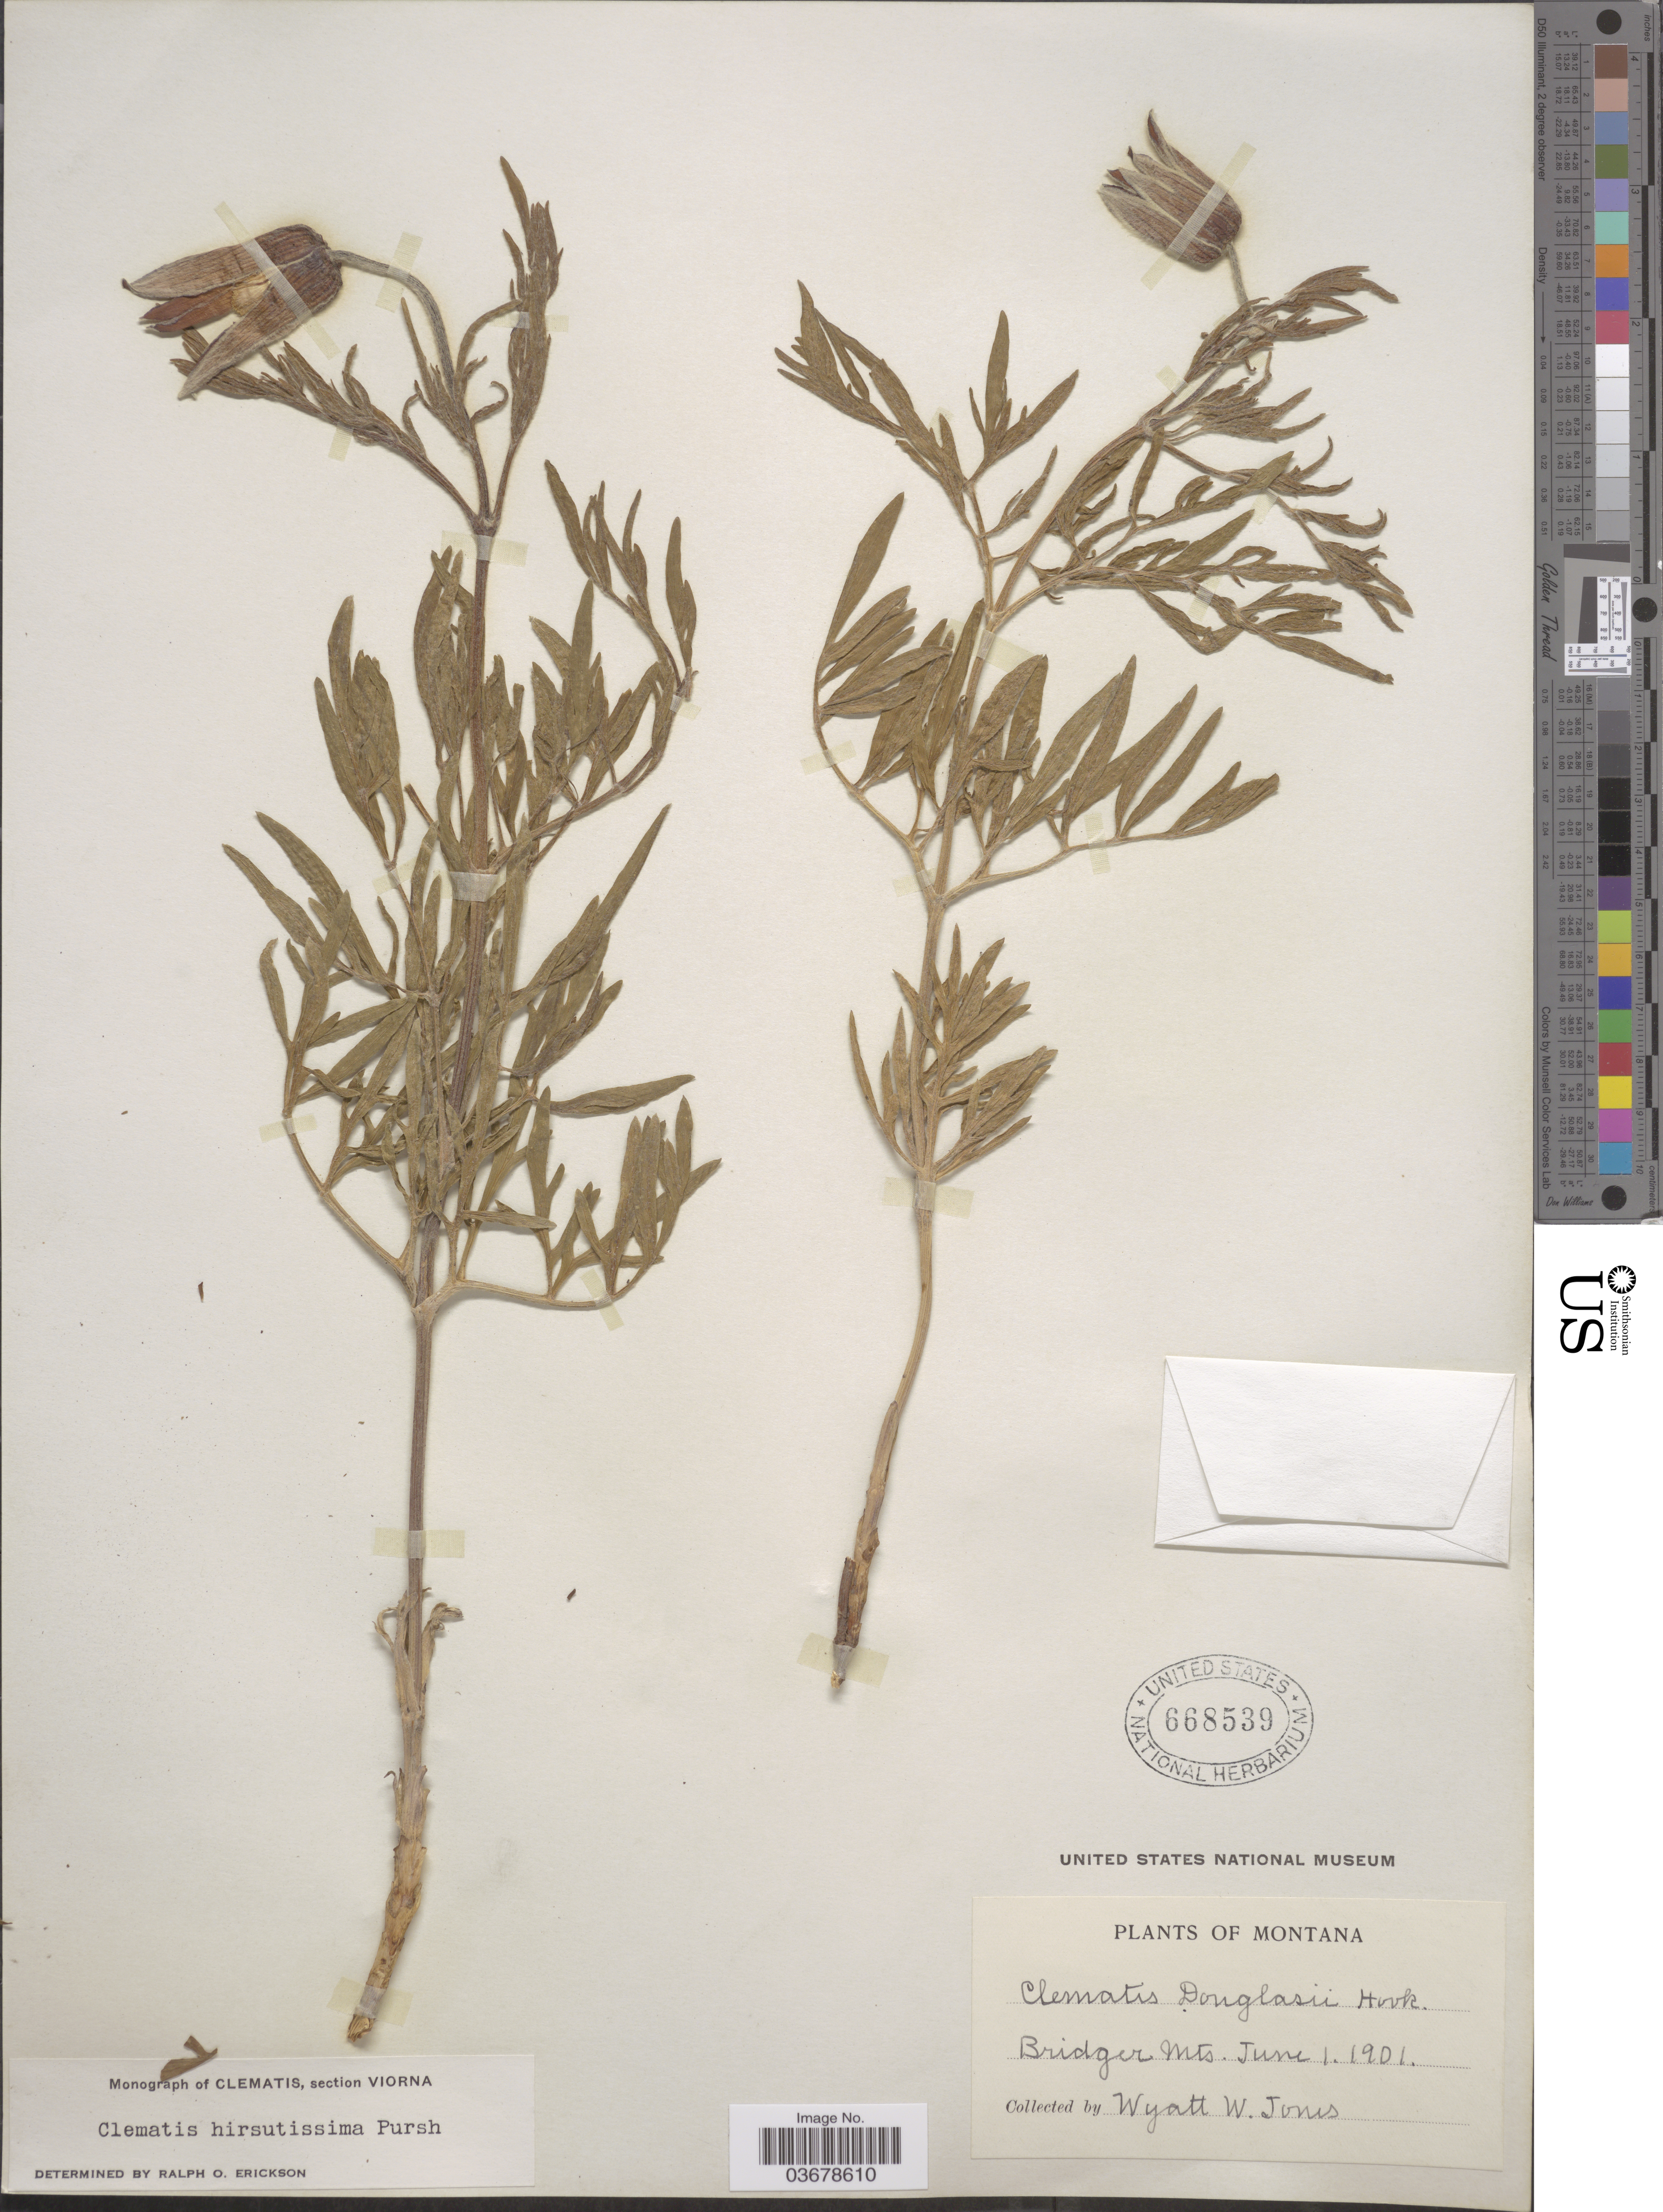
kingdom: Plantae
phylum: Tracheophyta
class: Magnoliopsida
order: Ranunculales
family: Ranunculaceae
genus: Clematis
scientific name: Clematis viorna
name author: L.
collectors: W. W. Jones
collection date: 1901-06-01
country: United States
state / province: Montana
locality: Bridger Mts.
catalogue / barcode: US 668539